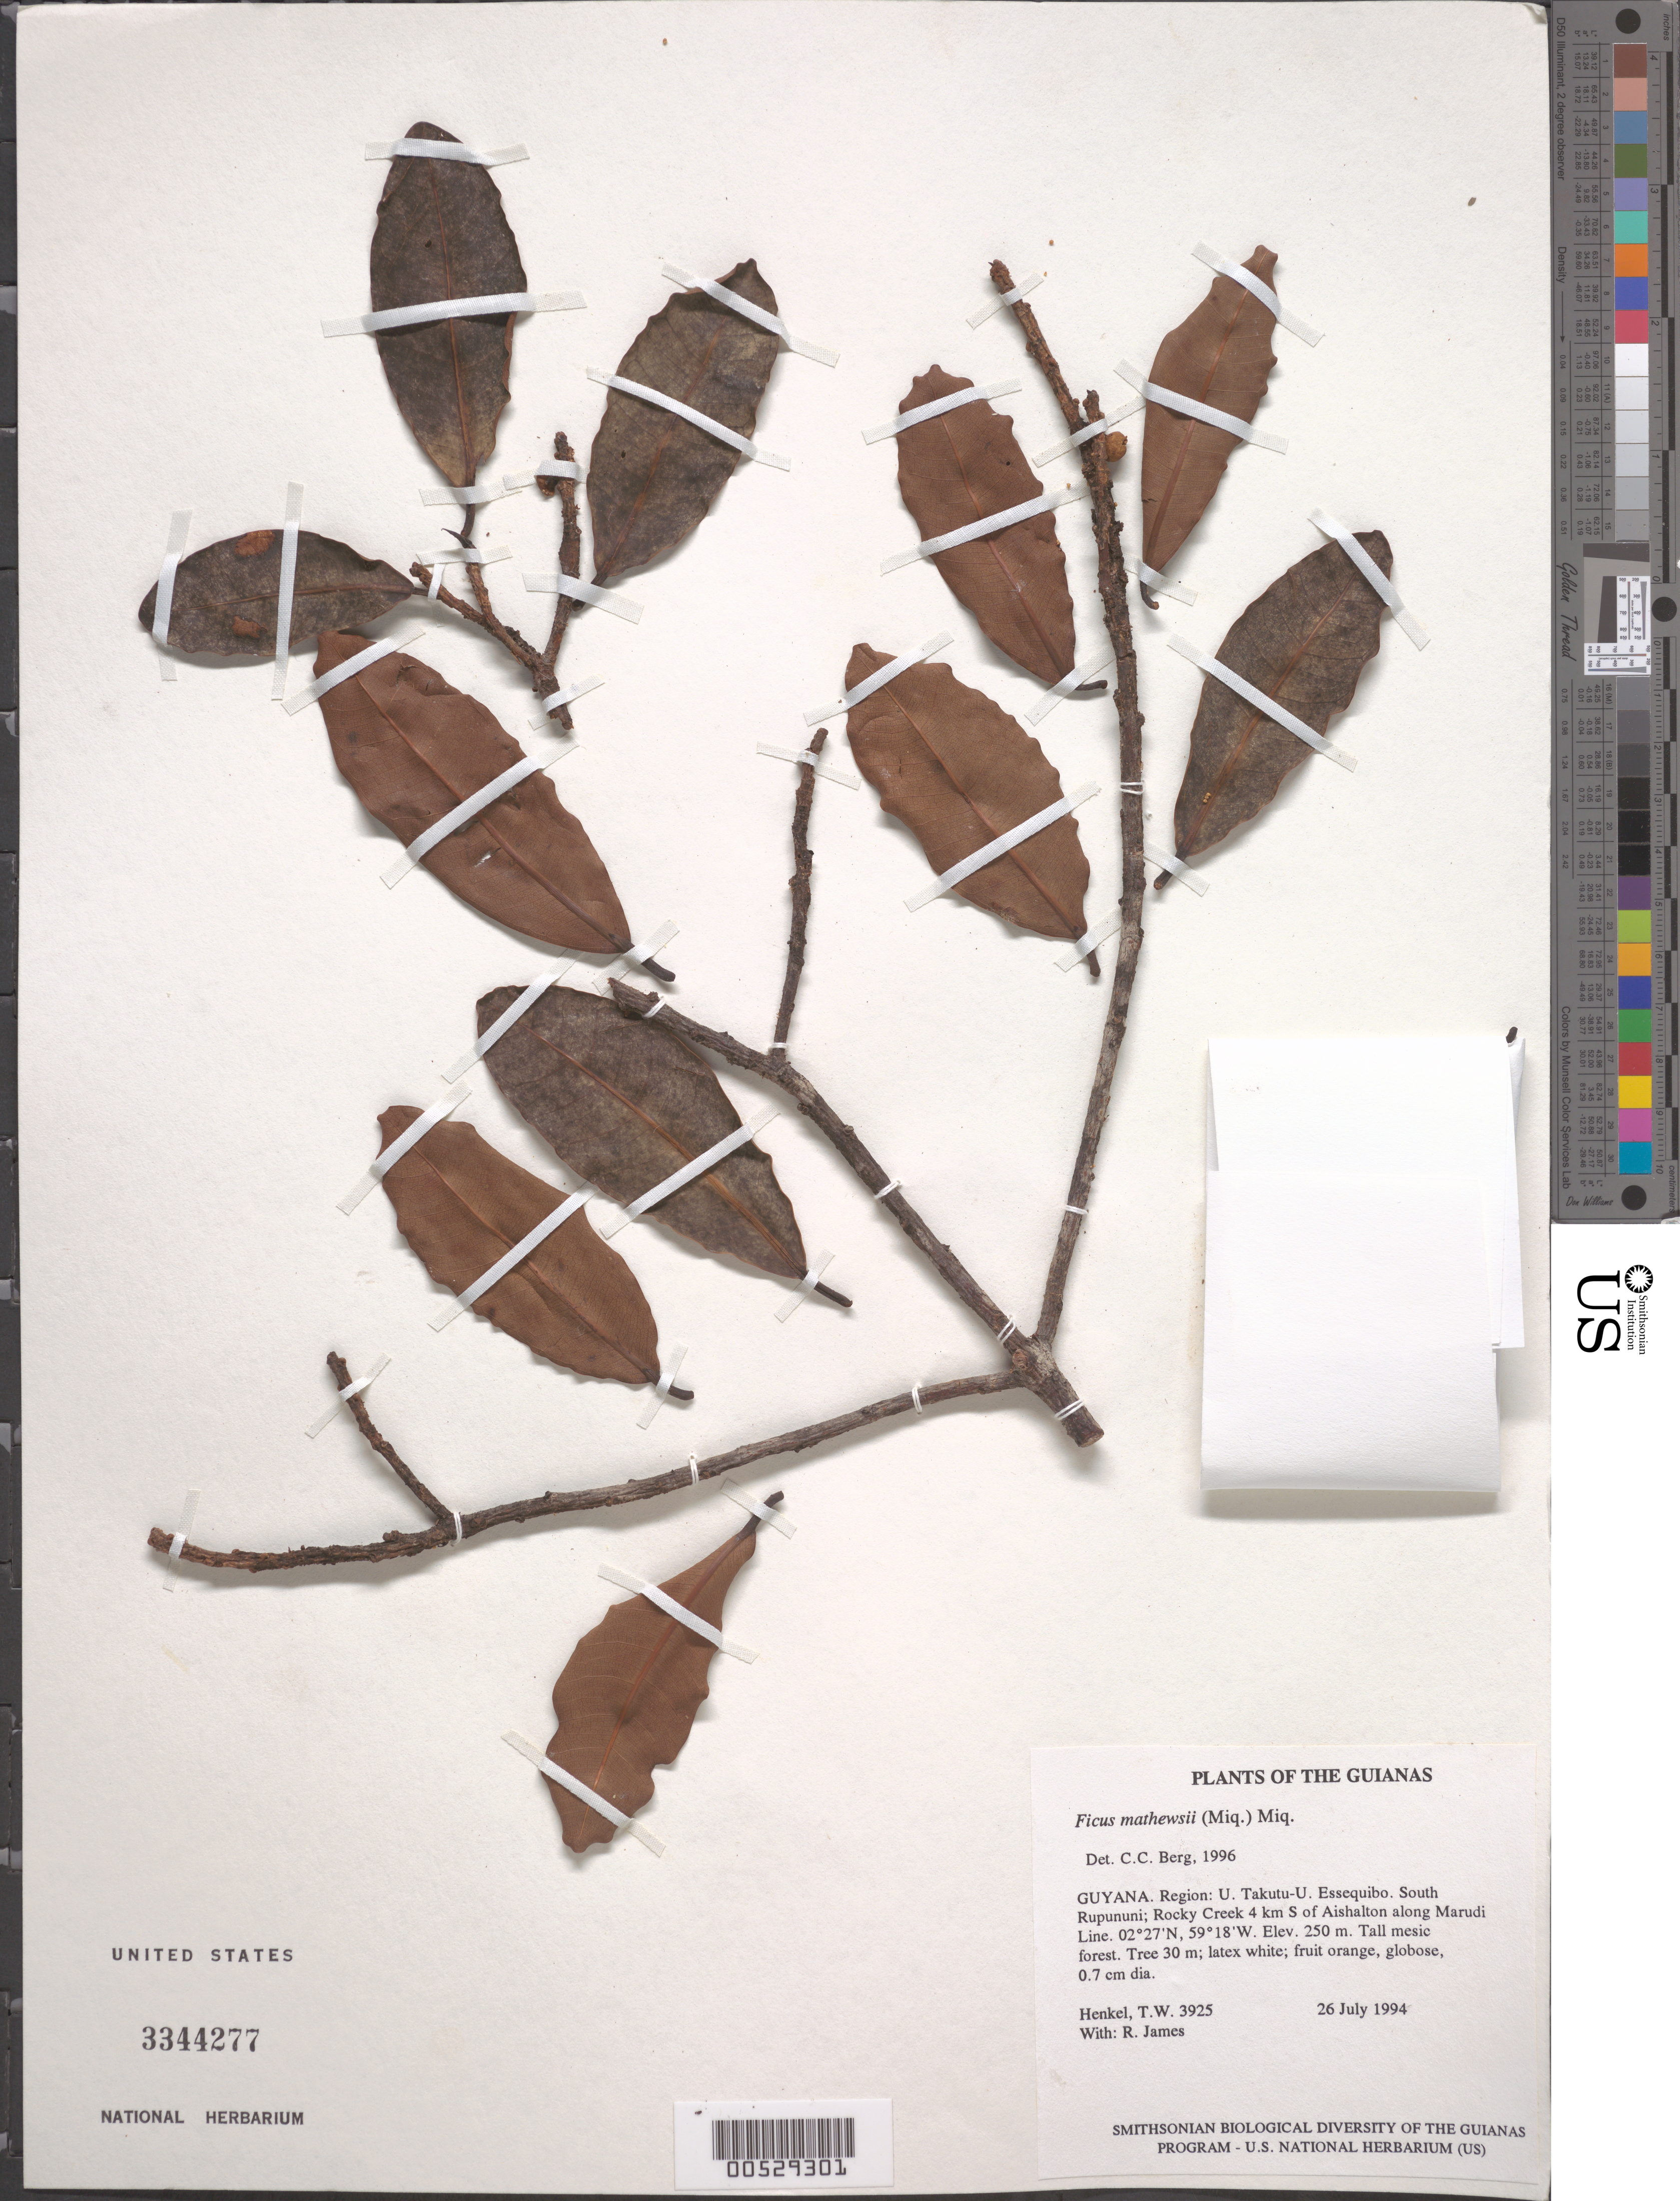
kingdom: Plantae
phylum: Tracheophyta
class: Magnoliopsida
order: Rosales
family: Moraceae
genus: Ficus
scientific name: Ficus mathewsii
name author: (Miq.) Miq.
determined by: Berg, C. C.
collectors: T. Henkel & R. James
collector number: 3925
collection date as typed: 26 July 1994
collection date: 1994-07-26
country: Guyana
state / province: U. Takutu-U. Essequibo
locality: South Rupununi; Rocky Creek 4 km S of Aishalton along Marudi Line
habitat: Tall mesic forest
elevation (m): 250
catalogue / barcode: US 3344277